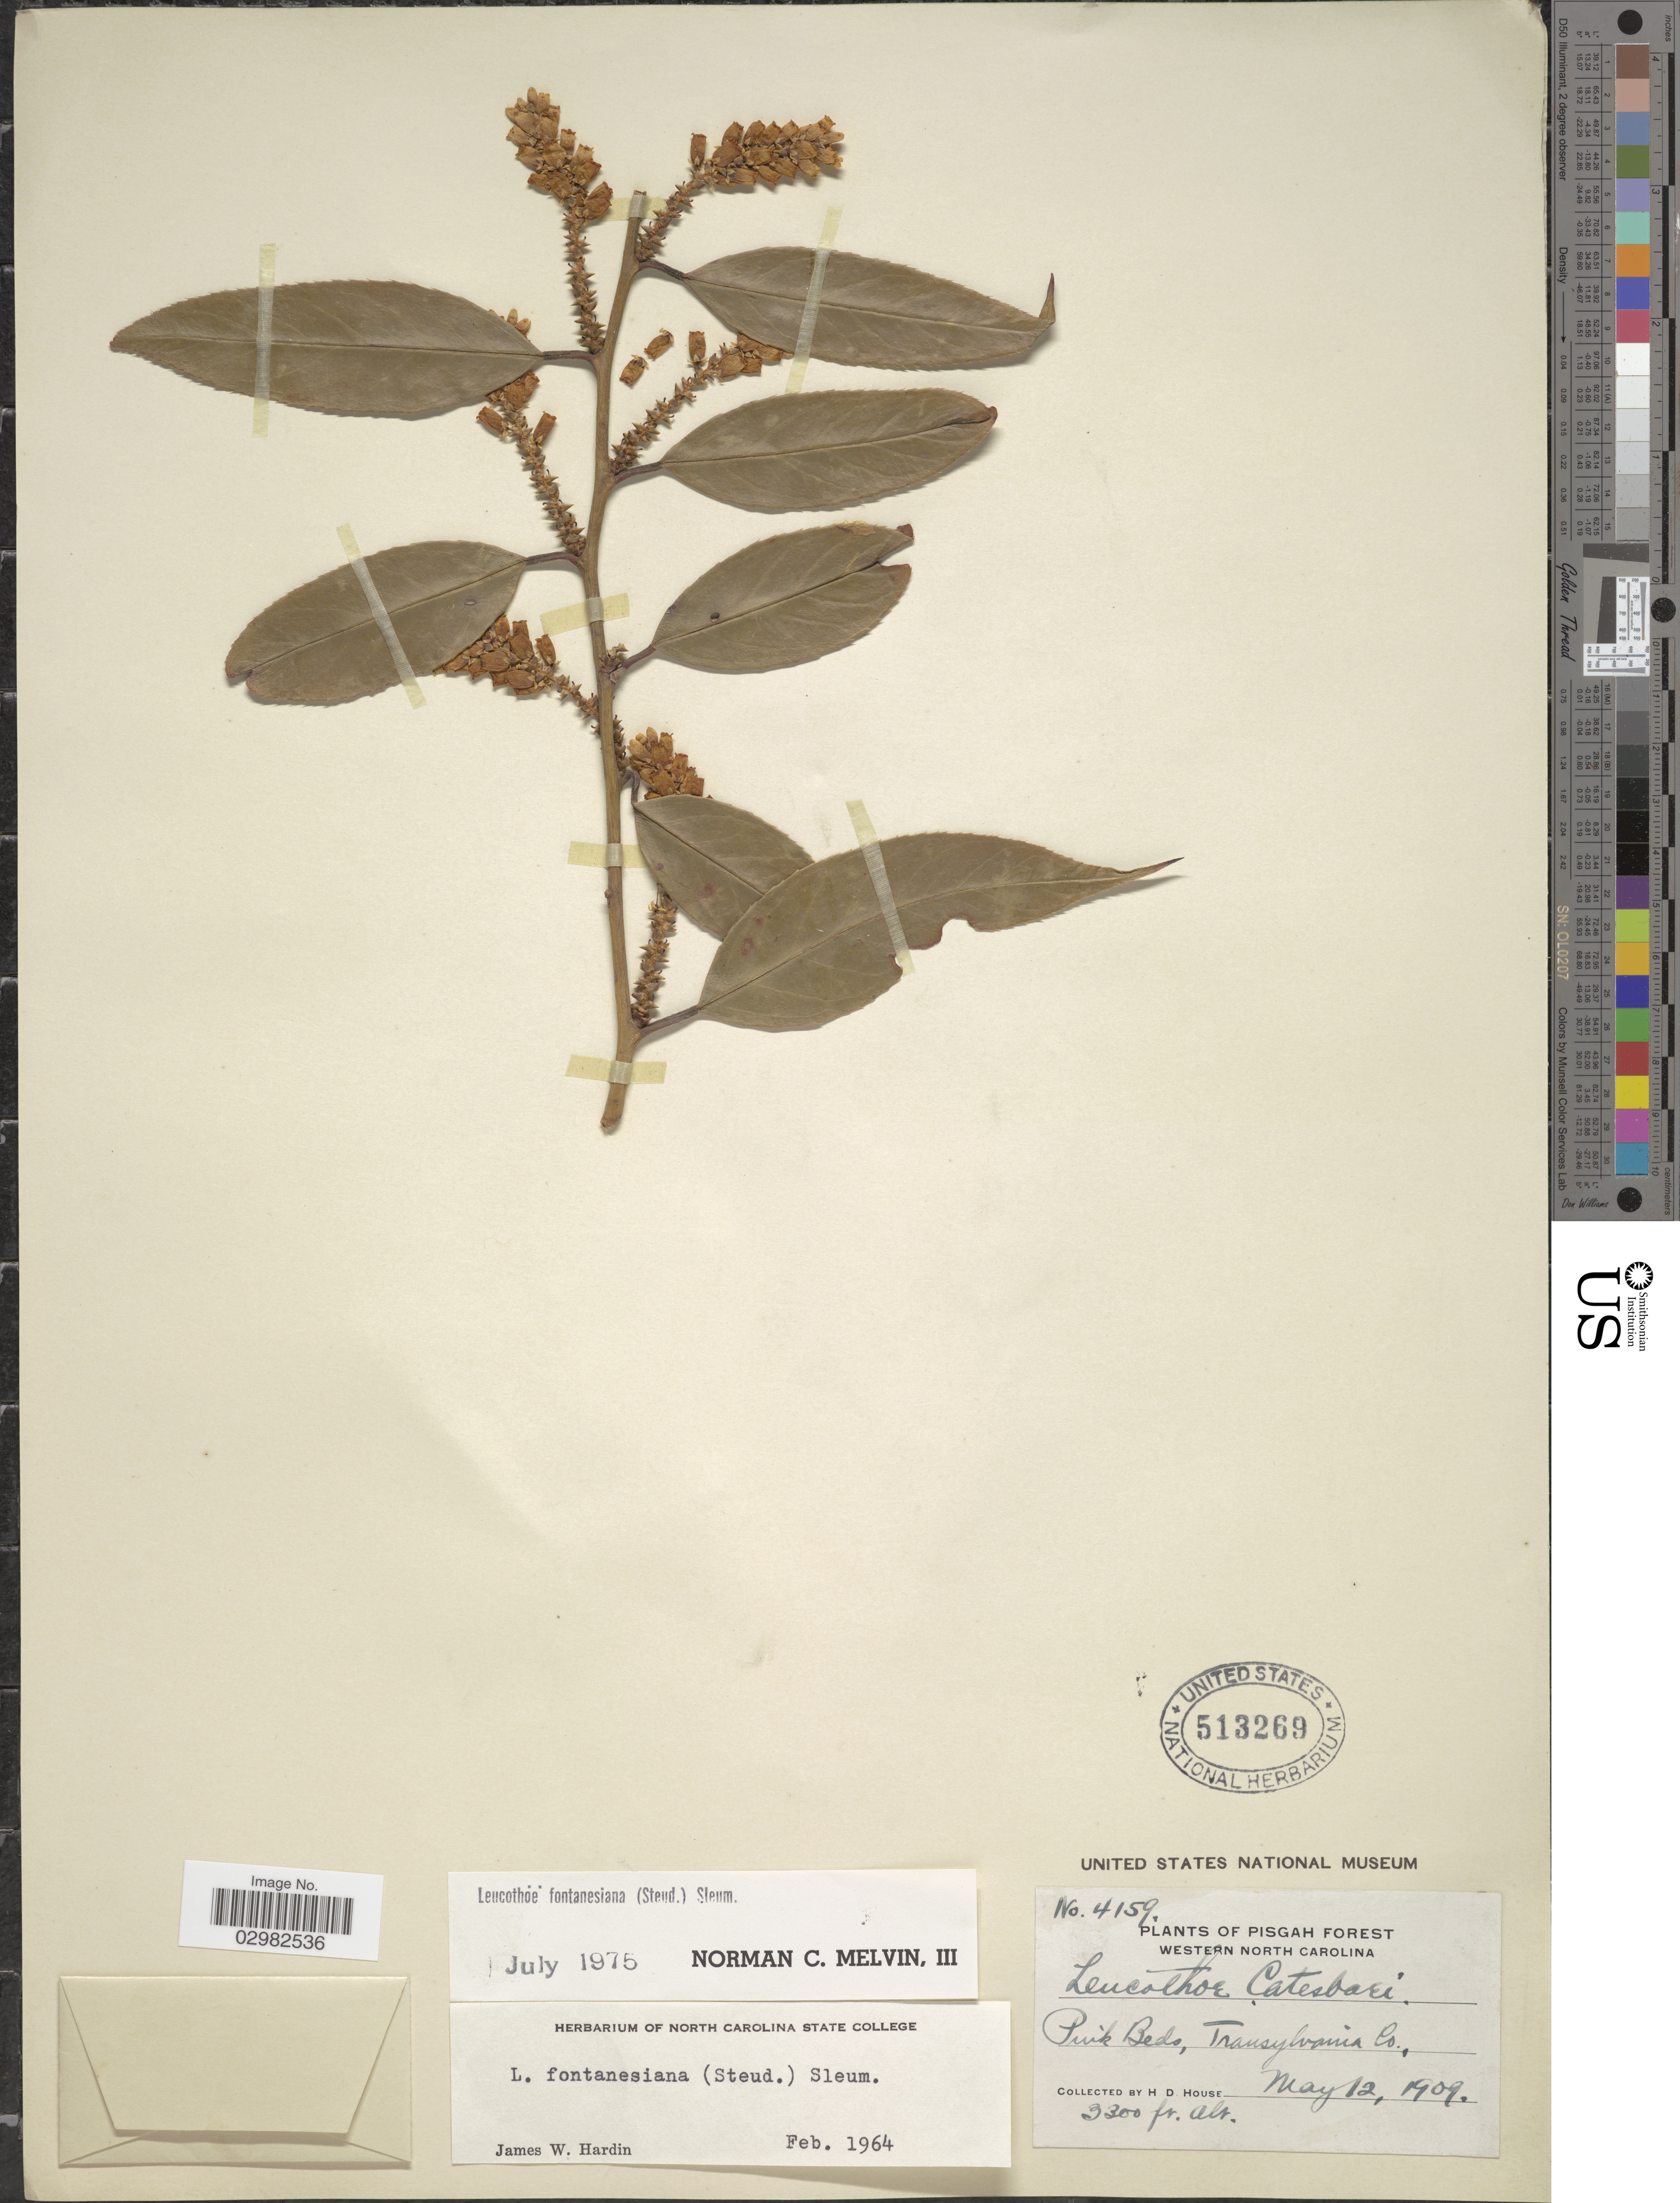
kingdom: Plantae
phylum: Tracheophyta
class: Magnoliopsida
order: Ericales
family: Ericaceae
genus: Leucothoe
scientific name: Leucothoë fontanesiana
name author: (Steud.) Sleumer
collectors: H. D. House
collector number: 4159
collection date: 1909-05-12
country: United States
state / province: North Carolina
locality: Pisgah Forest, Western North Carolina, Puik Beds, Transylvania Co.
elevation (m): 701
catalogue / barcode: US 513269